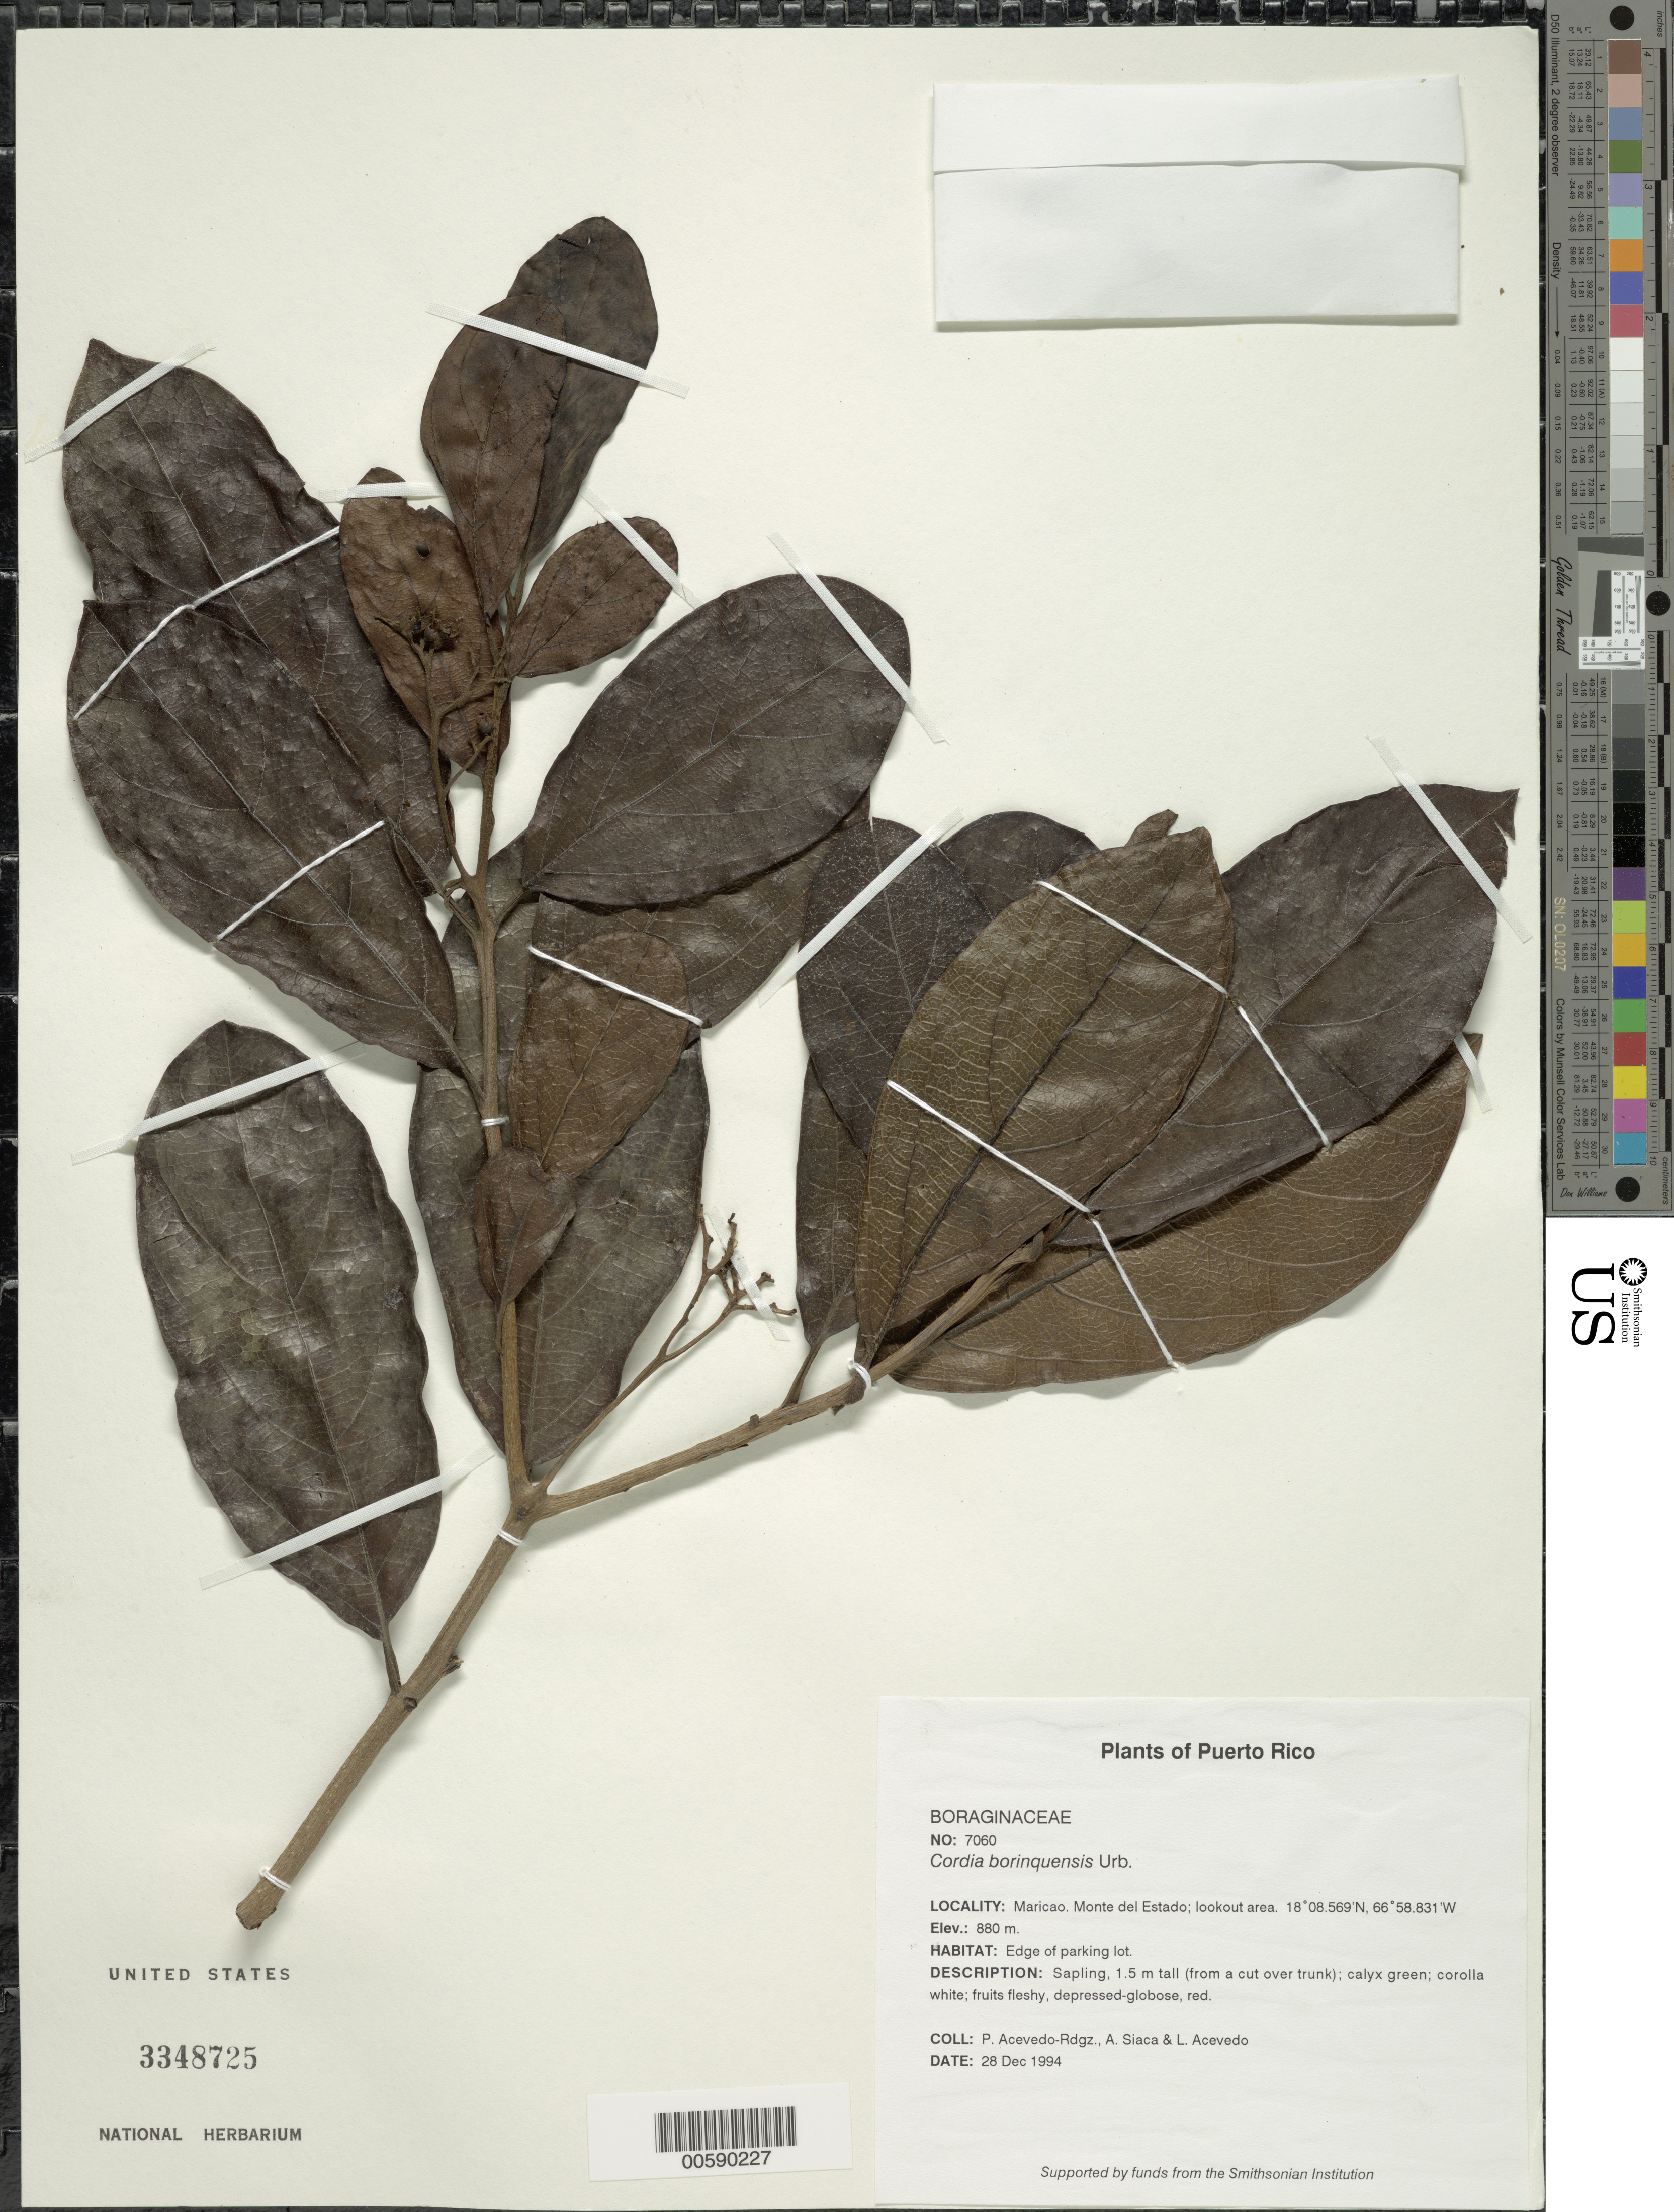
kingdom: Plantae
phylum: Tracheophyta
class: Magnoliopsida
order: Boraginales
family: Cordiaceae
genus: Cordia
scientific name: Cordia borinquensis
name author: Urb.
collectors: P. Acevedo-Rodr., A. Siaca & L. Acevedo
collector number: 7060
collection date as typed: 28 Dec 1994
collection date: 1994-12-28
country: Puerto Rico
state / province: Maricao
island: Puerto Rico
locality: Maricao. Monte del Estado; lookout area.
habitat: Edge of parking lot.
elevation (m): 880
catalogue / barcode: US 3348725